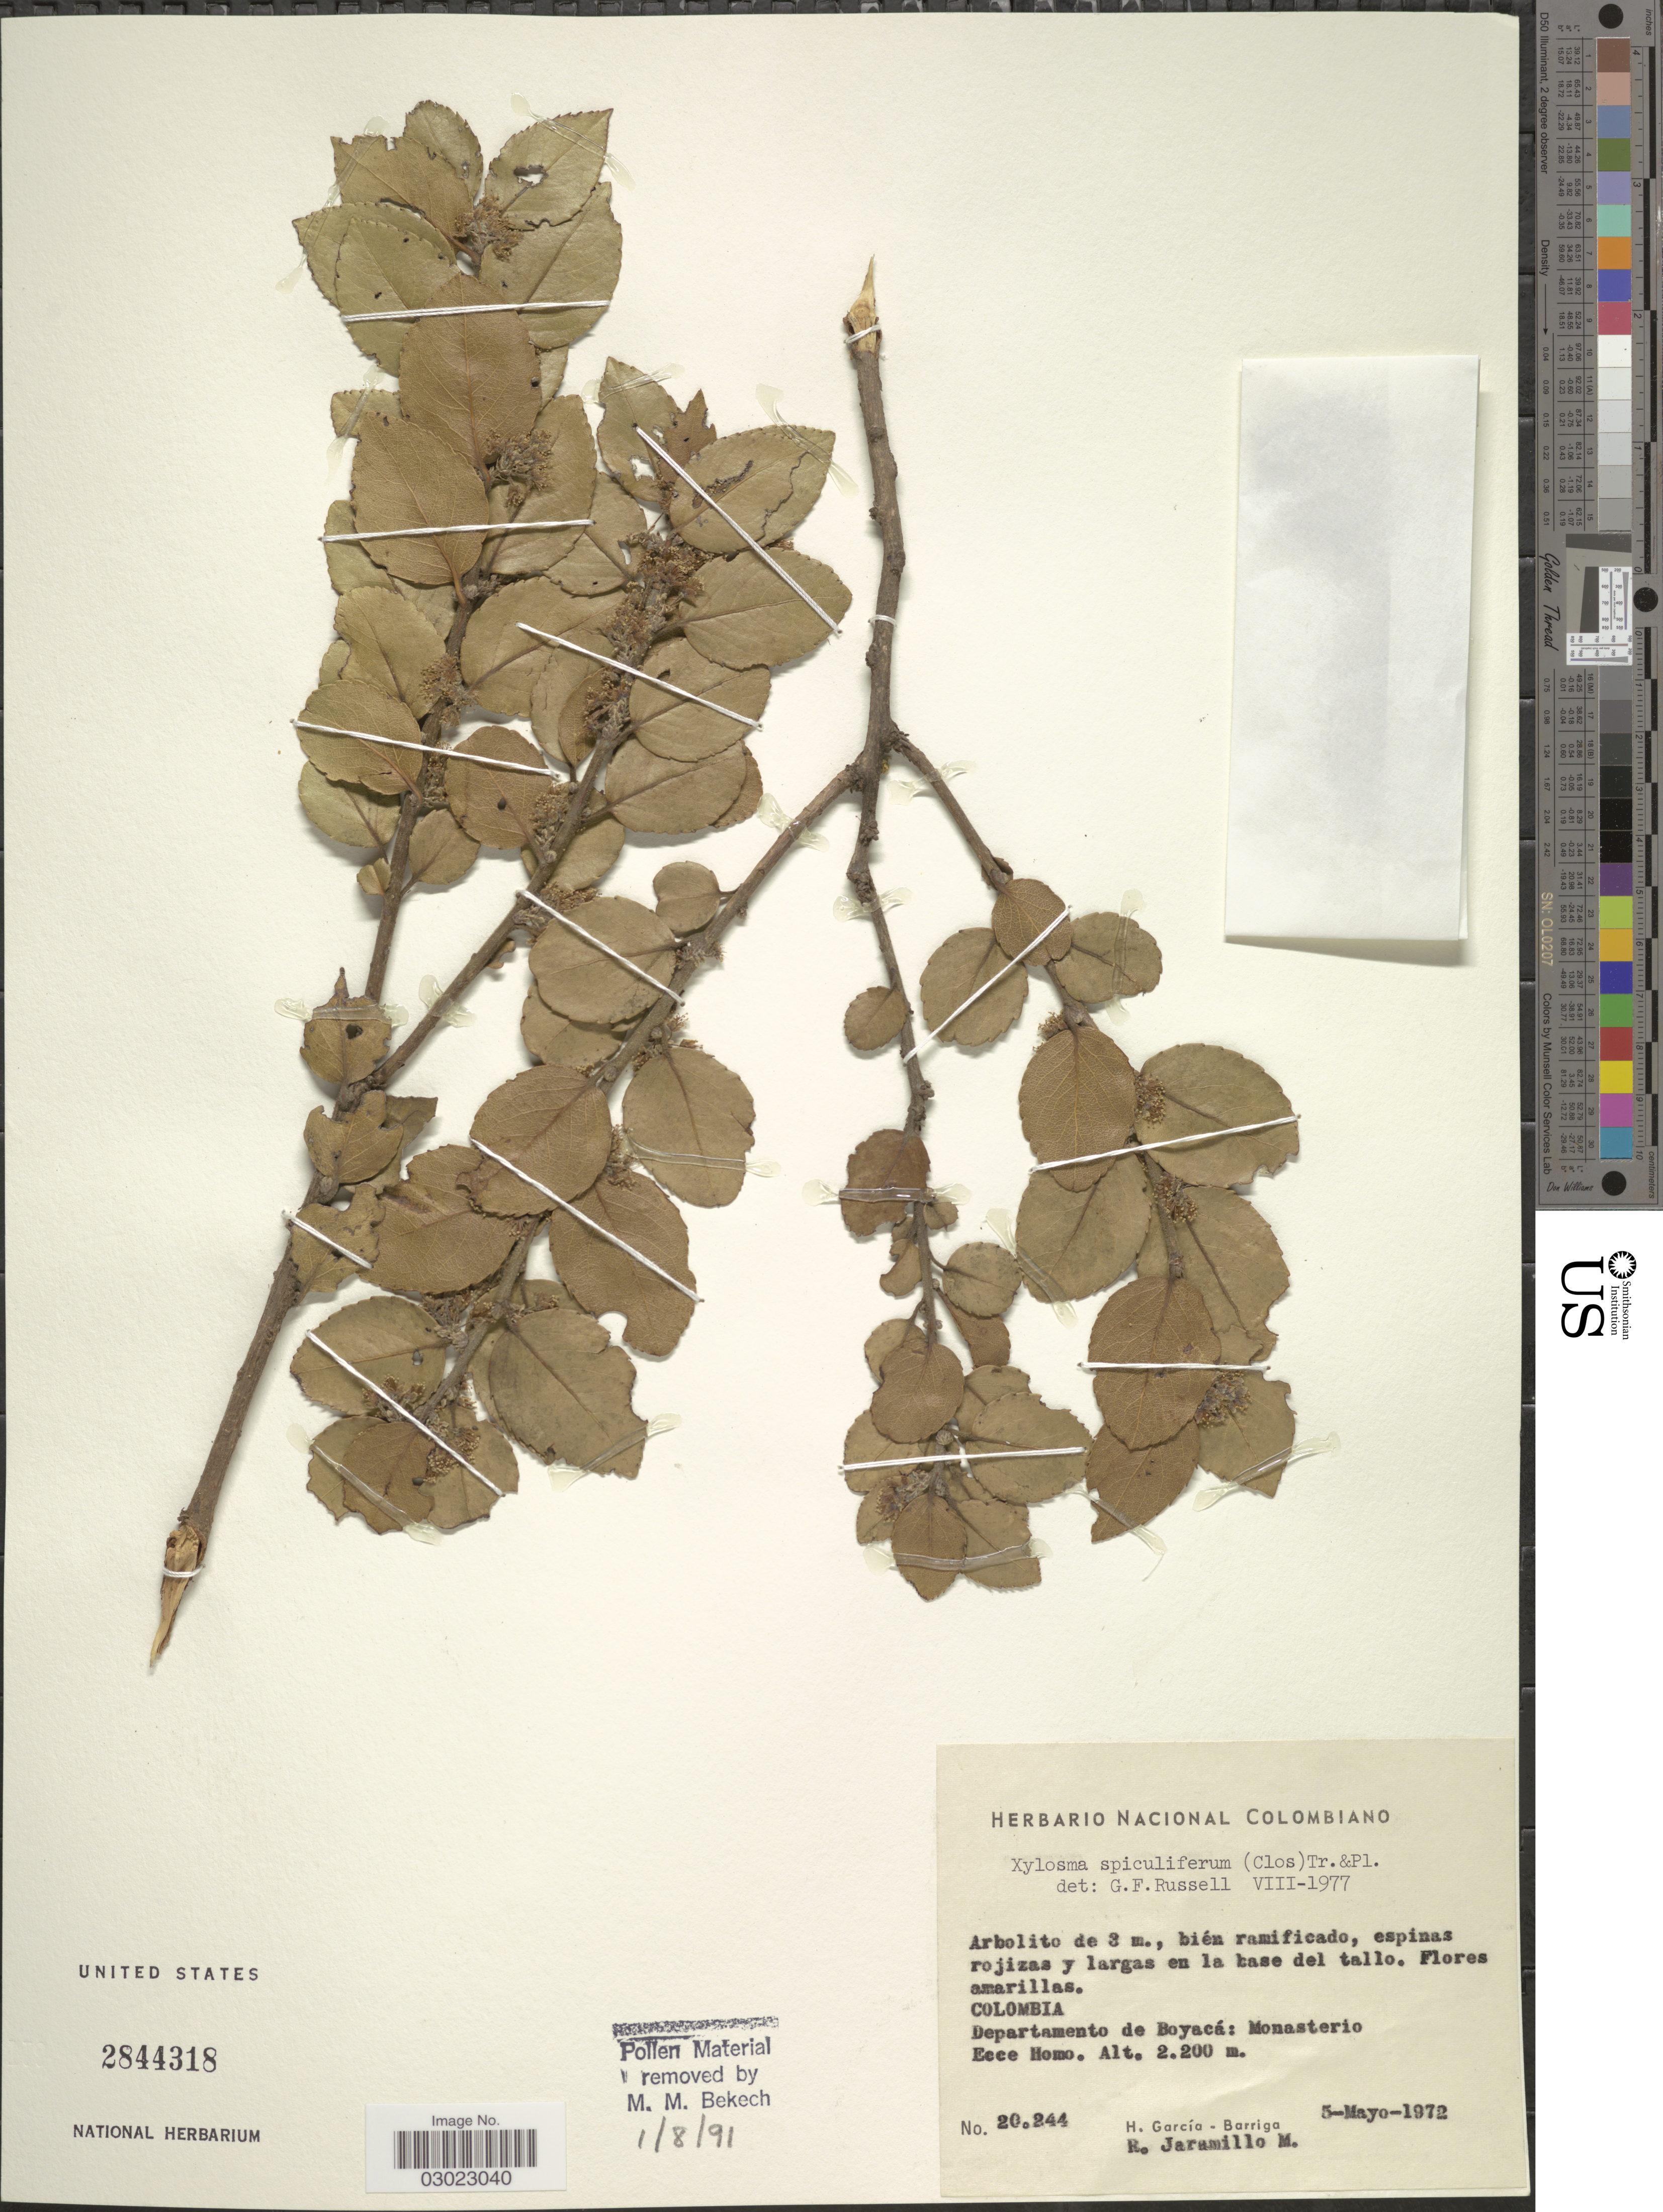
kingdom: Plantae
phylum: Tracheophyta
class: Magnoliopsida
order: Malpighiales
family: Salicaceae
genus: Xylosma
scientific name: Xylosma spiculifera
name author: (Tul.) Triana & Planch.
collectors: H. García Barriga & R. Jaramillo M.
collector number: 20244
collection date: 1972-05-05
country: Colombia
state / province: Boyacá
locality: Departamento de Boyacá: Monasterio Ecce Homo.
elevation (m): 2200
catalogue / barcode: US 2844318